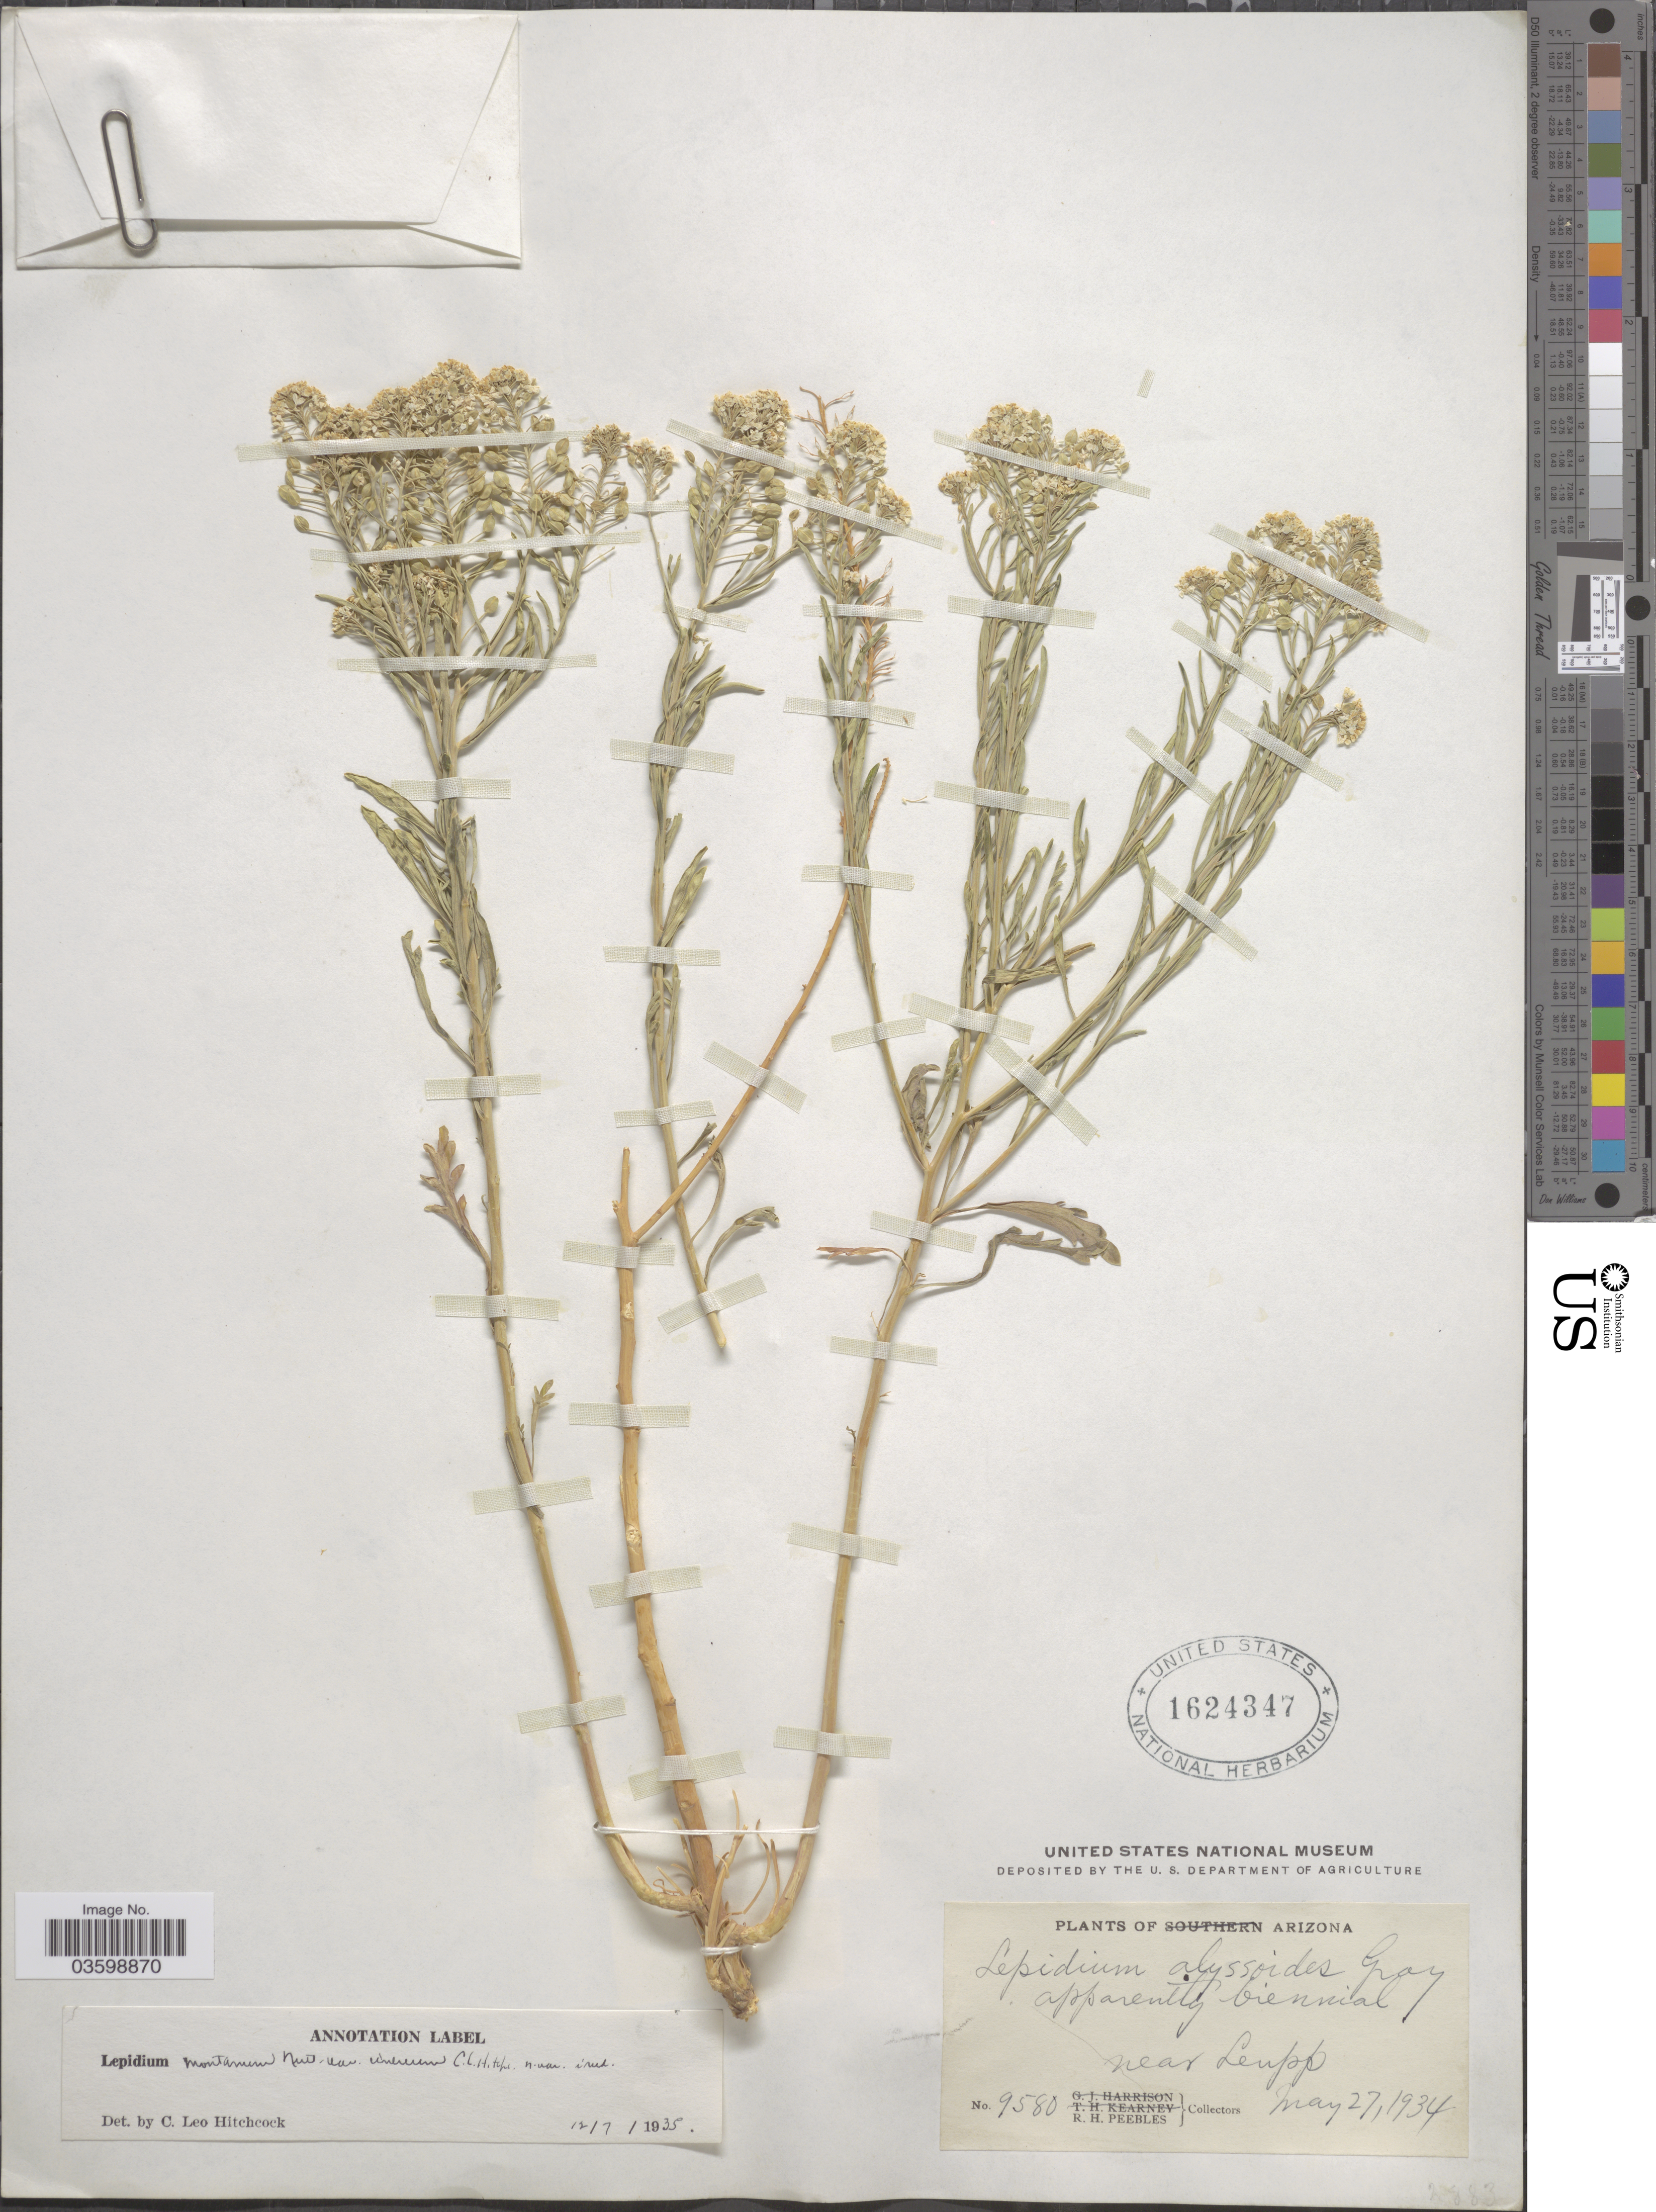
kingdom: Plantae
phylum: Tracheophyta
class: Magnoliopsida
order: Brassicales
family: Brassicaceae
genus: Lepidium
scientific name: Lepidium montanum f. cinereum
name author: C.L. Hitchc.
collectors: R. H. Peebles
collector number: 9580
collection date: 1934-05-27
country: United States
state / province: Arizona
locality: Near Leupp.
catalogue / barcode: US 1624347